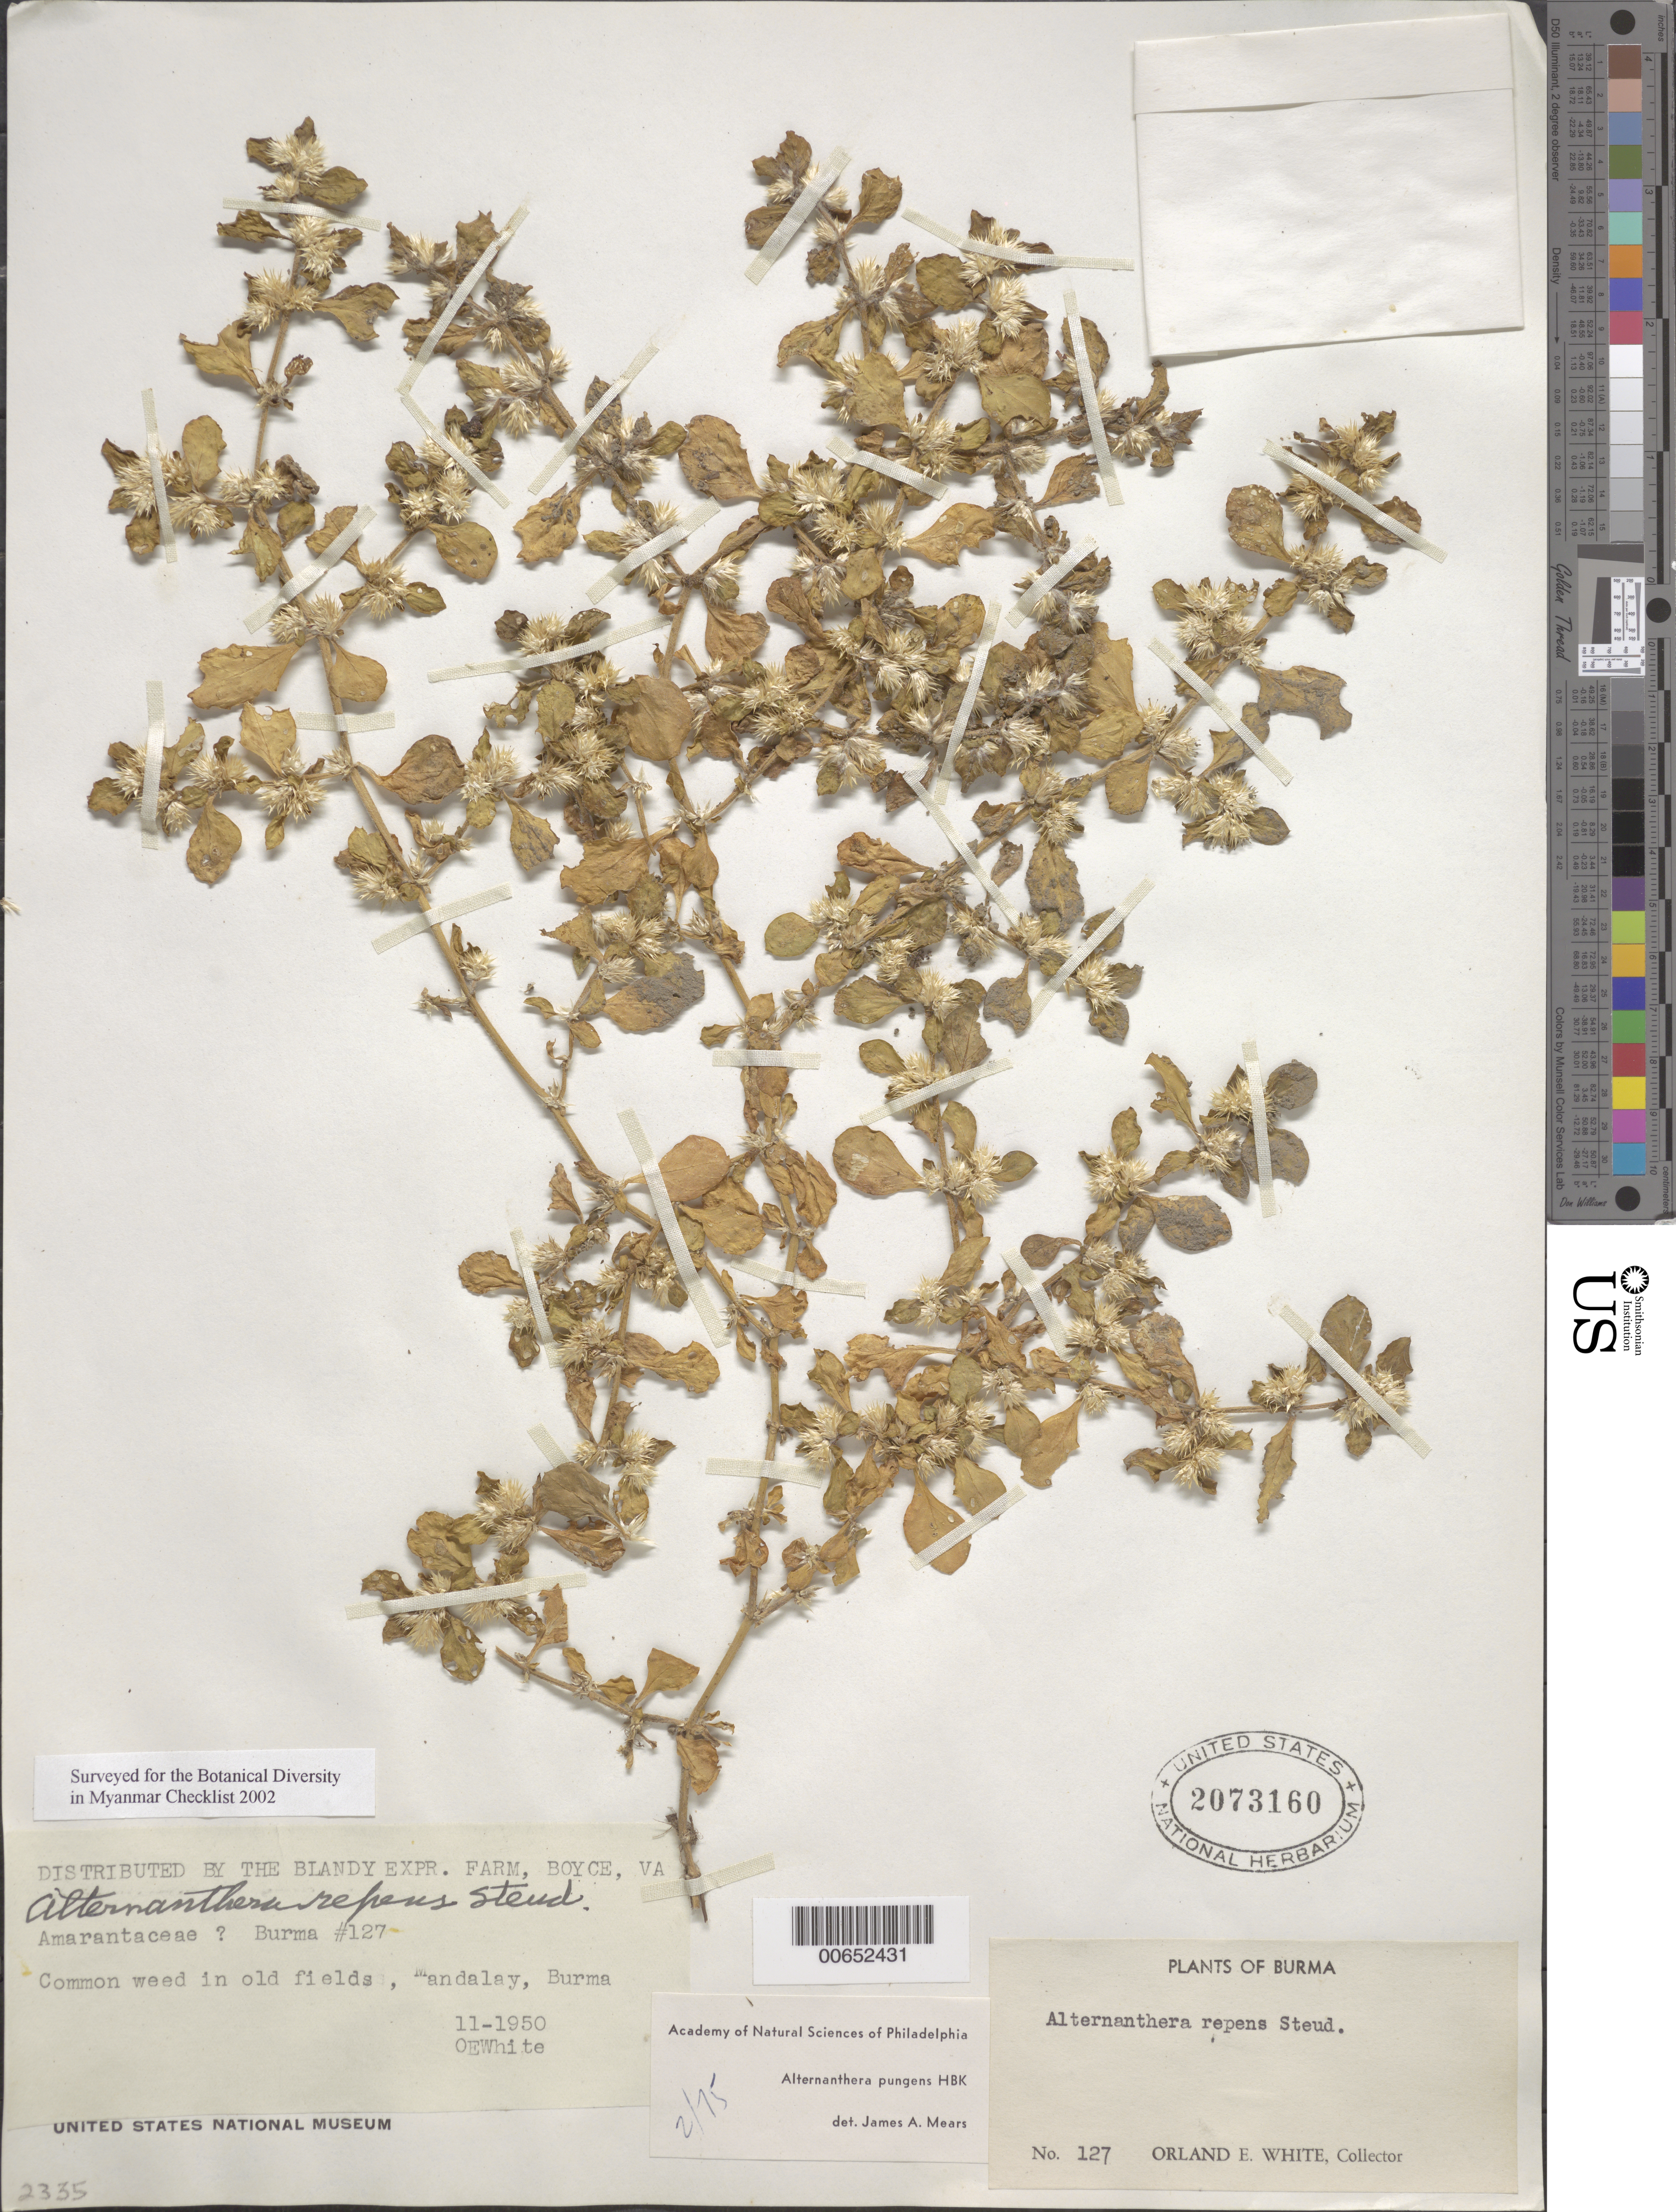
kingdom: Plantae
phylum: Tracheophyta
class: Magnoliopsida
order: Caryophyllales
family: Amaranthaceae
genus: Alternanthera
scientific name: Alternanthera repens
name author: (L.) Kuntze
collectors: O. E. White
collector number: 127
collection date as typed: Nov 1950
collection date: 1950-11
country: Myanmar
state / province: Mandalay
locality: Mandalay.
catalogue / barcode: US 2073160